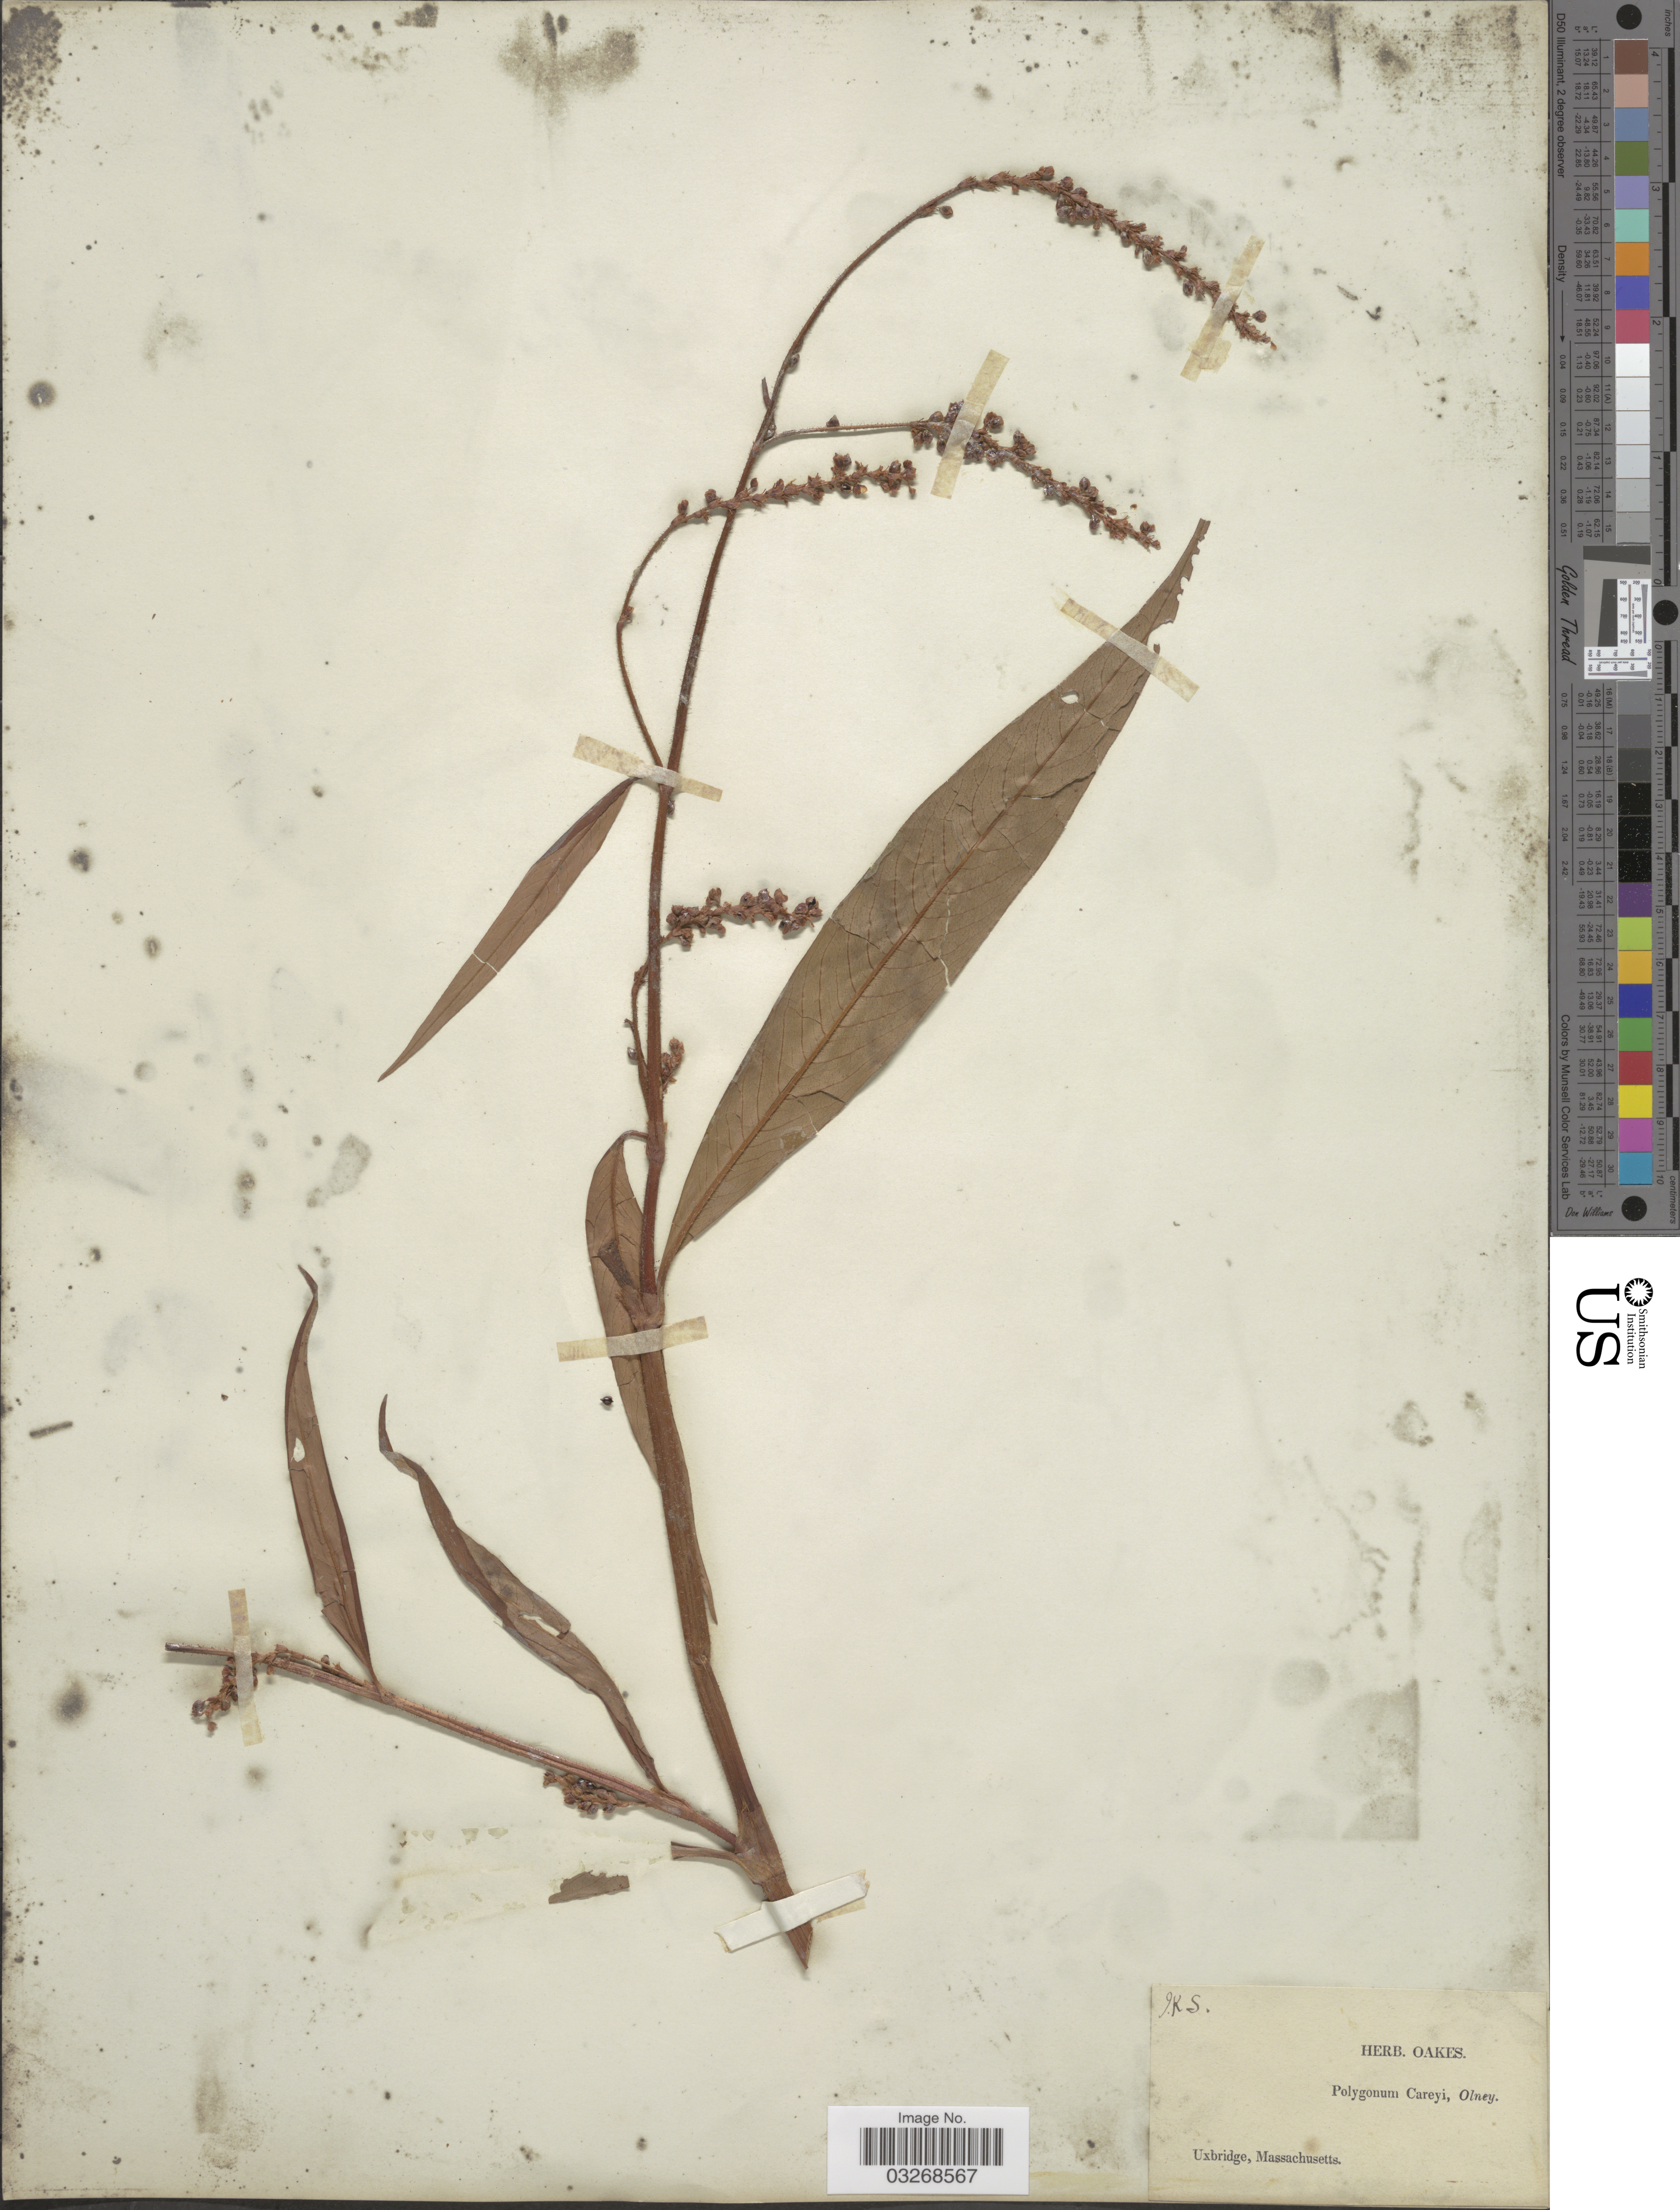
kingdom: Plantae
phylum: Tracheophyta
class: Magnoliopsida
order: Caryophyllales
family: Polygonaceae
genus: Persicaria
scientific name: Persicaria careyi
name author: (Olney) Greene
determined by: Atha, D. E.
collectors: ex herb. Oakes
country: United States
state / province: Massachusetts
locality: Uxbridge.